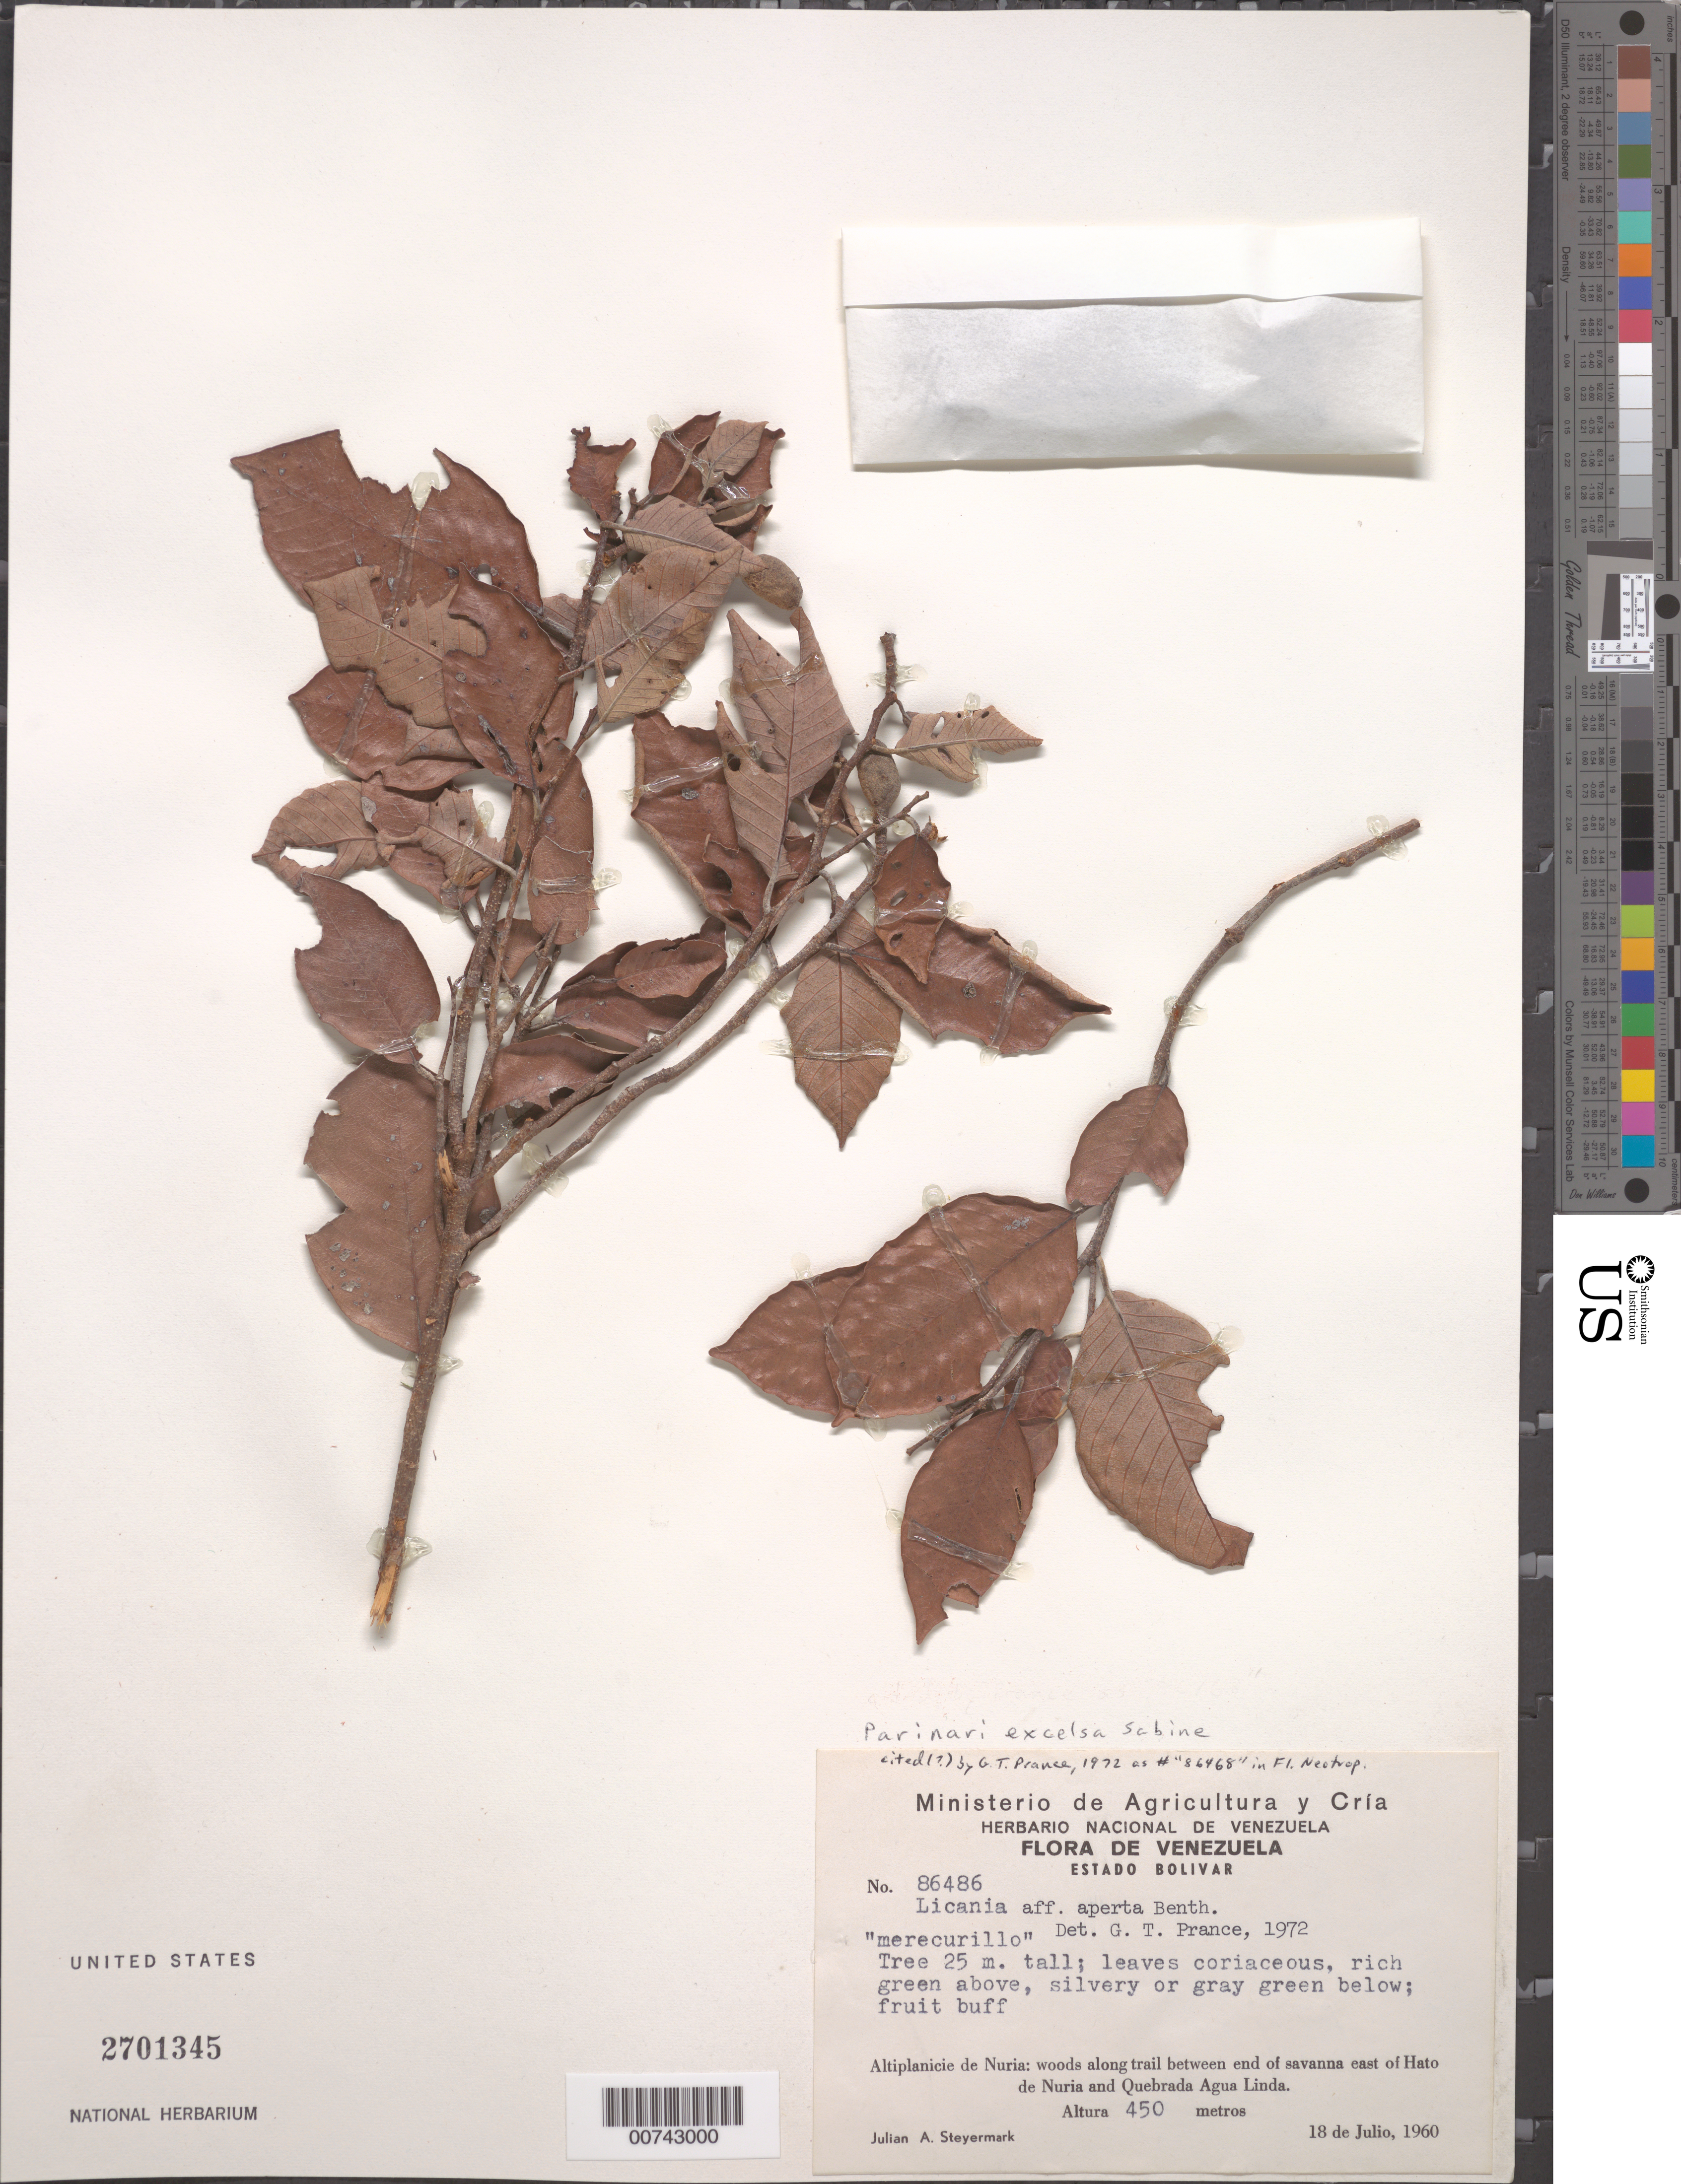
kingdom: Plantae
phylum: Tracheophyta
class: Magnoliopsida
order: Malpighiales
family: Chrysobalanaceae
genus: Parinari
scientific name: Parinari excelsa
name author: Sabine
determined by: Prance, G. T.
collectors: J. Steyermark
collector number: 86486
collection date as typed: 18-Jul-60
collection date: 1960-07-18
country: Venezuela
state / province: Bolívar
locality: Altiplanicie de Nuria, E of Hato de Nuria and quebrada Agua Linda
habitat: Woods along trail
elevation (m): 450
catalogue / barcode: US 2701345